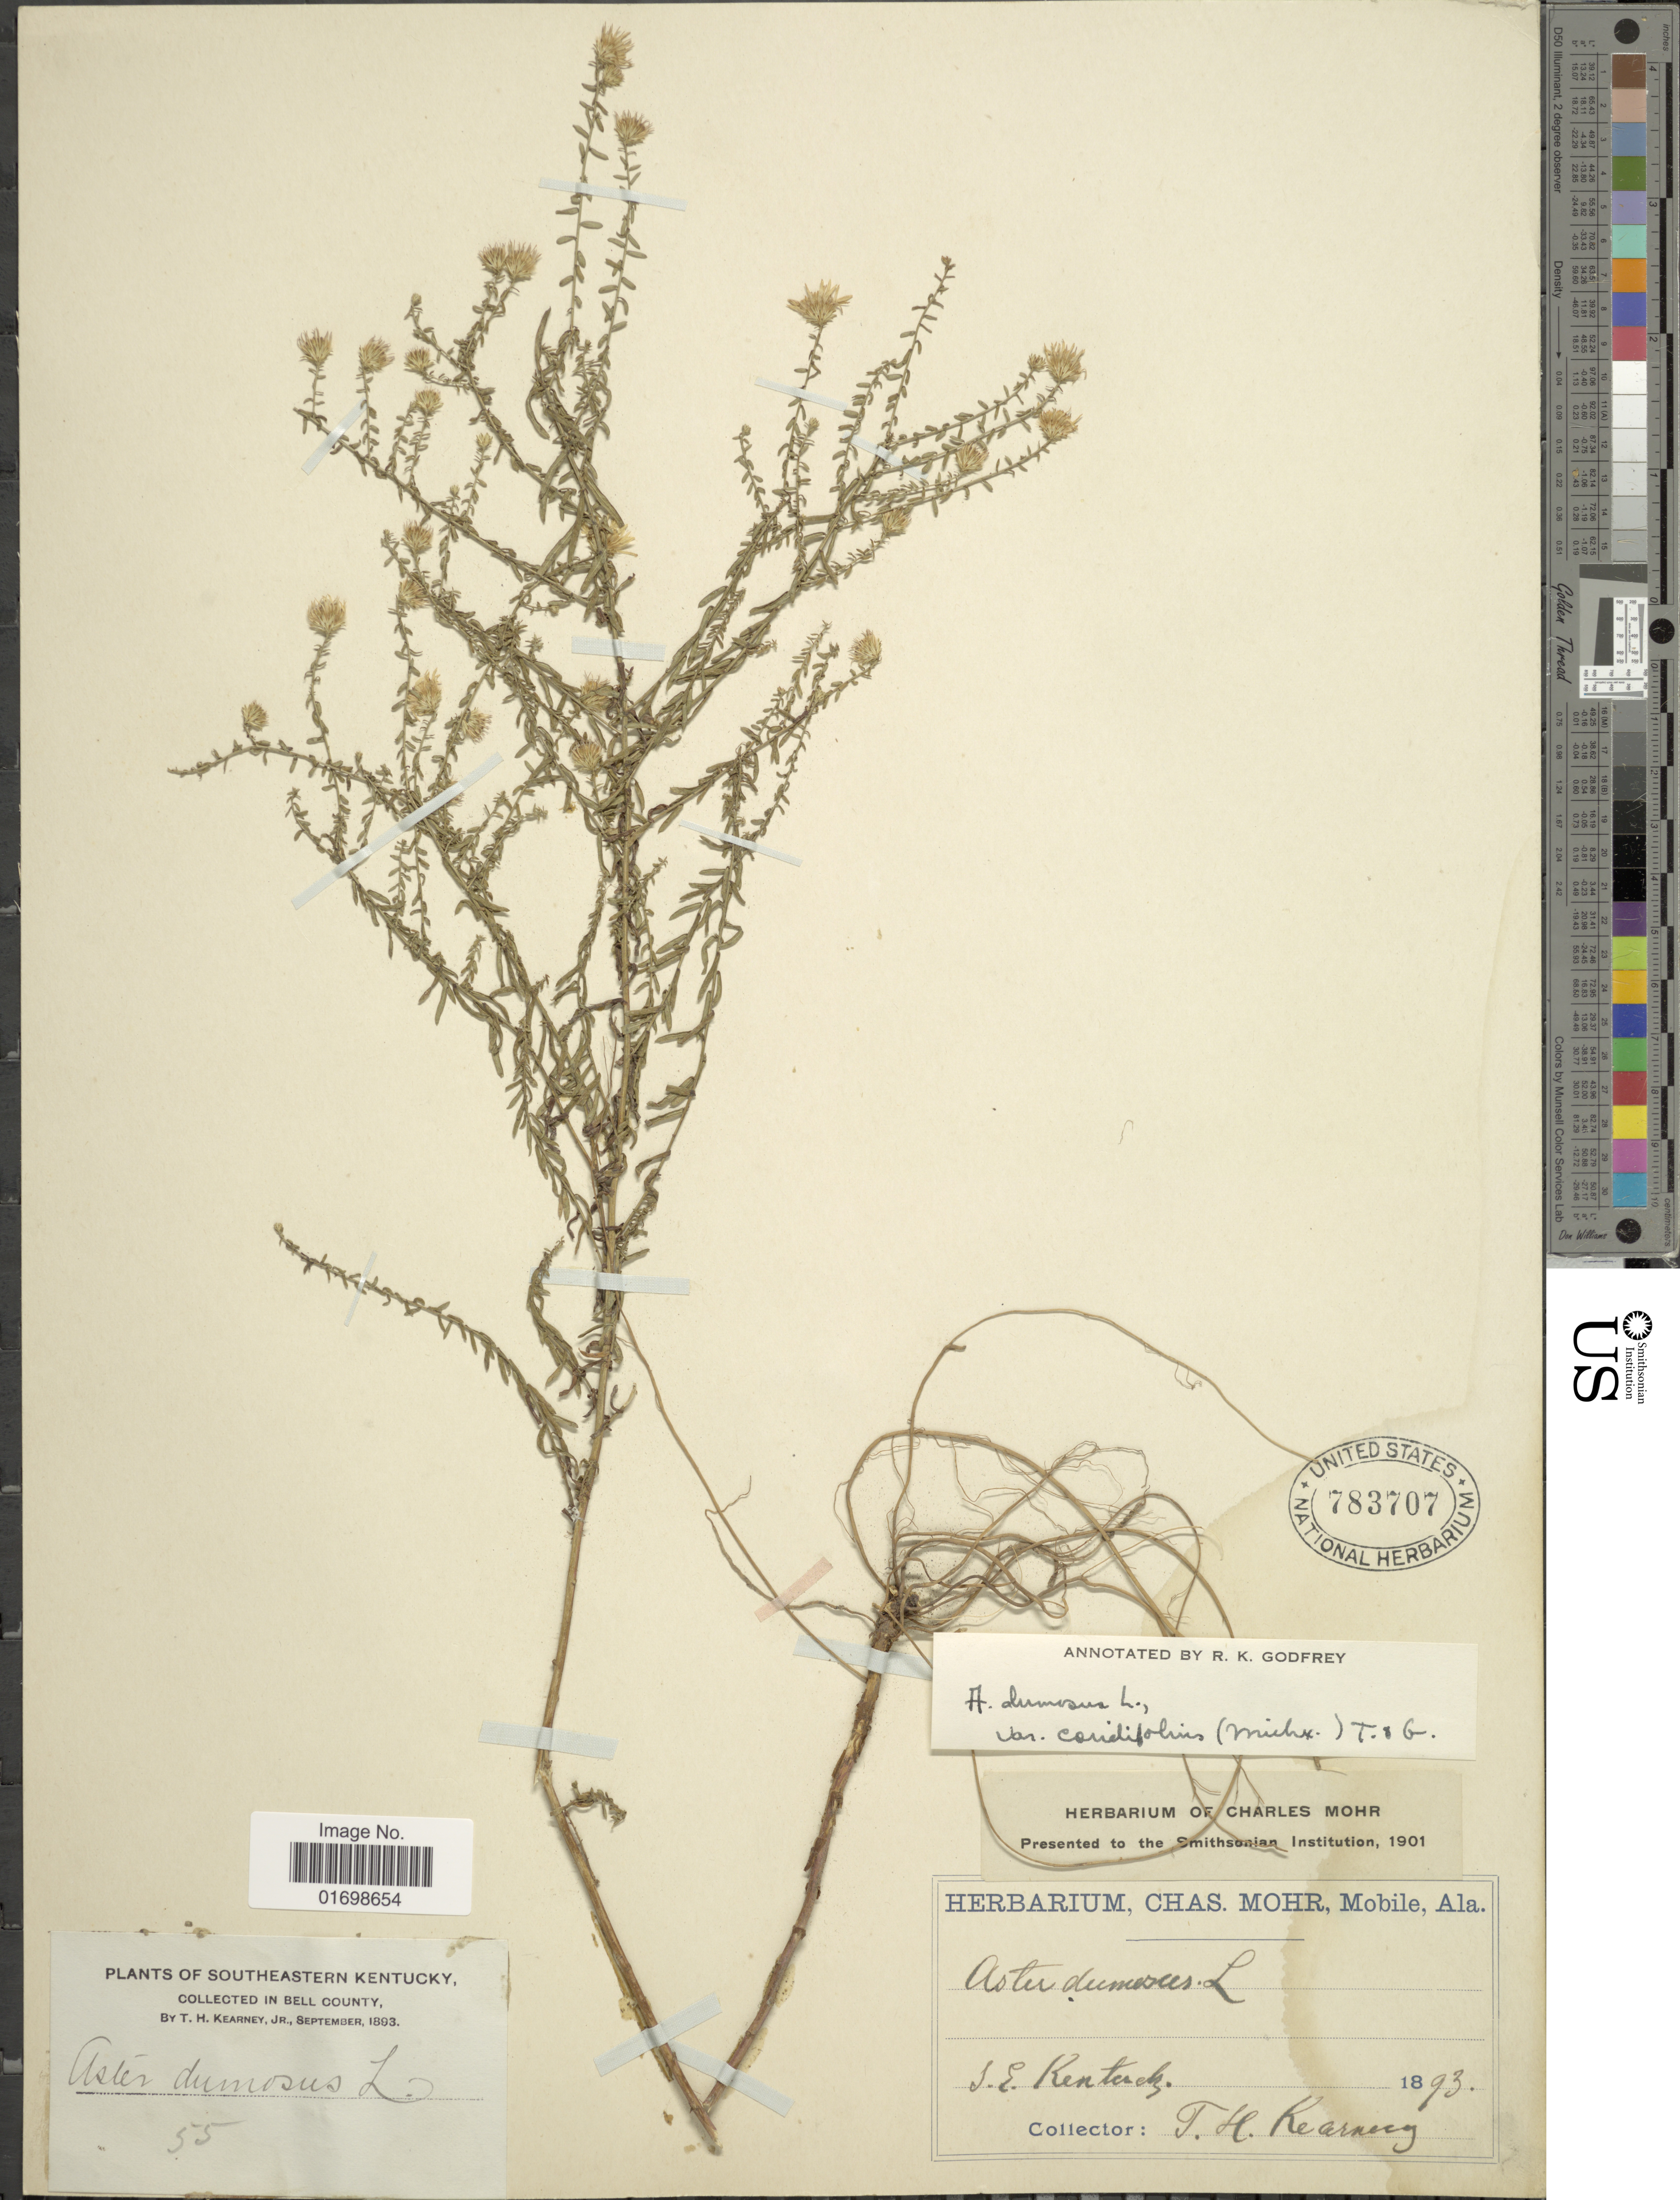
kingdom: Plantae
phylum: Tracheophyta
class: Magnoliopsida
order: Asterales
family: Asteraceae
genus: Symphyotrichum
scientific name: Symphyotrichum dumosum var. coridifolium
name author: (Michx.) Semple et al.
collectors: T. H. Kearney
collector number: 55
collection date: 1893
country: United States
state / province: Kentucky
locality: Southeastern Kentucky. Bell County.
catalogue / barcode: US 783707